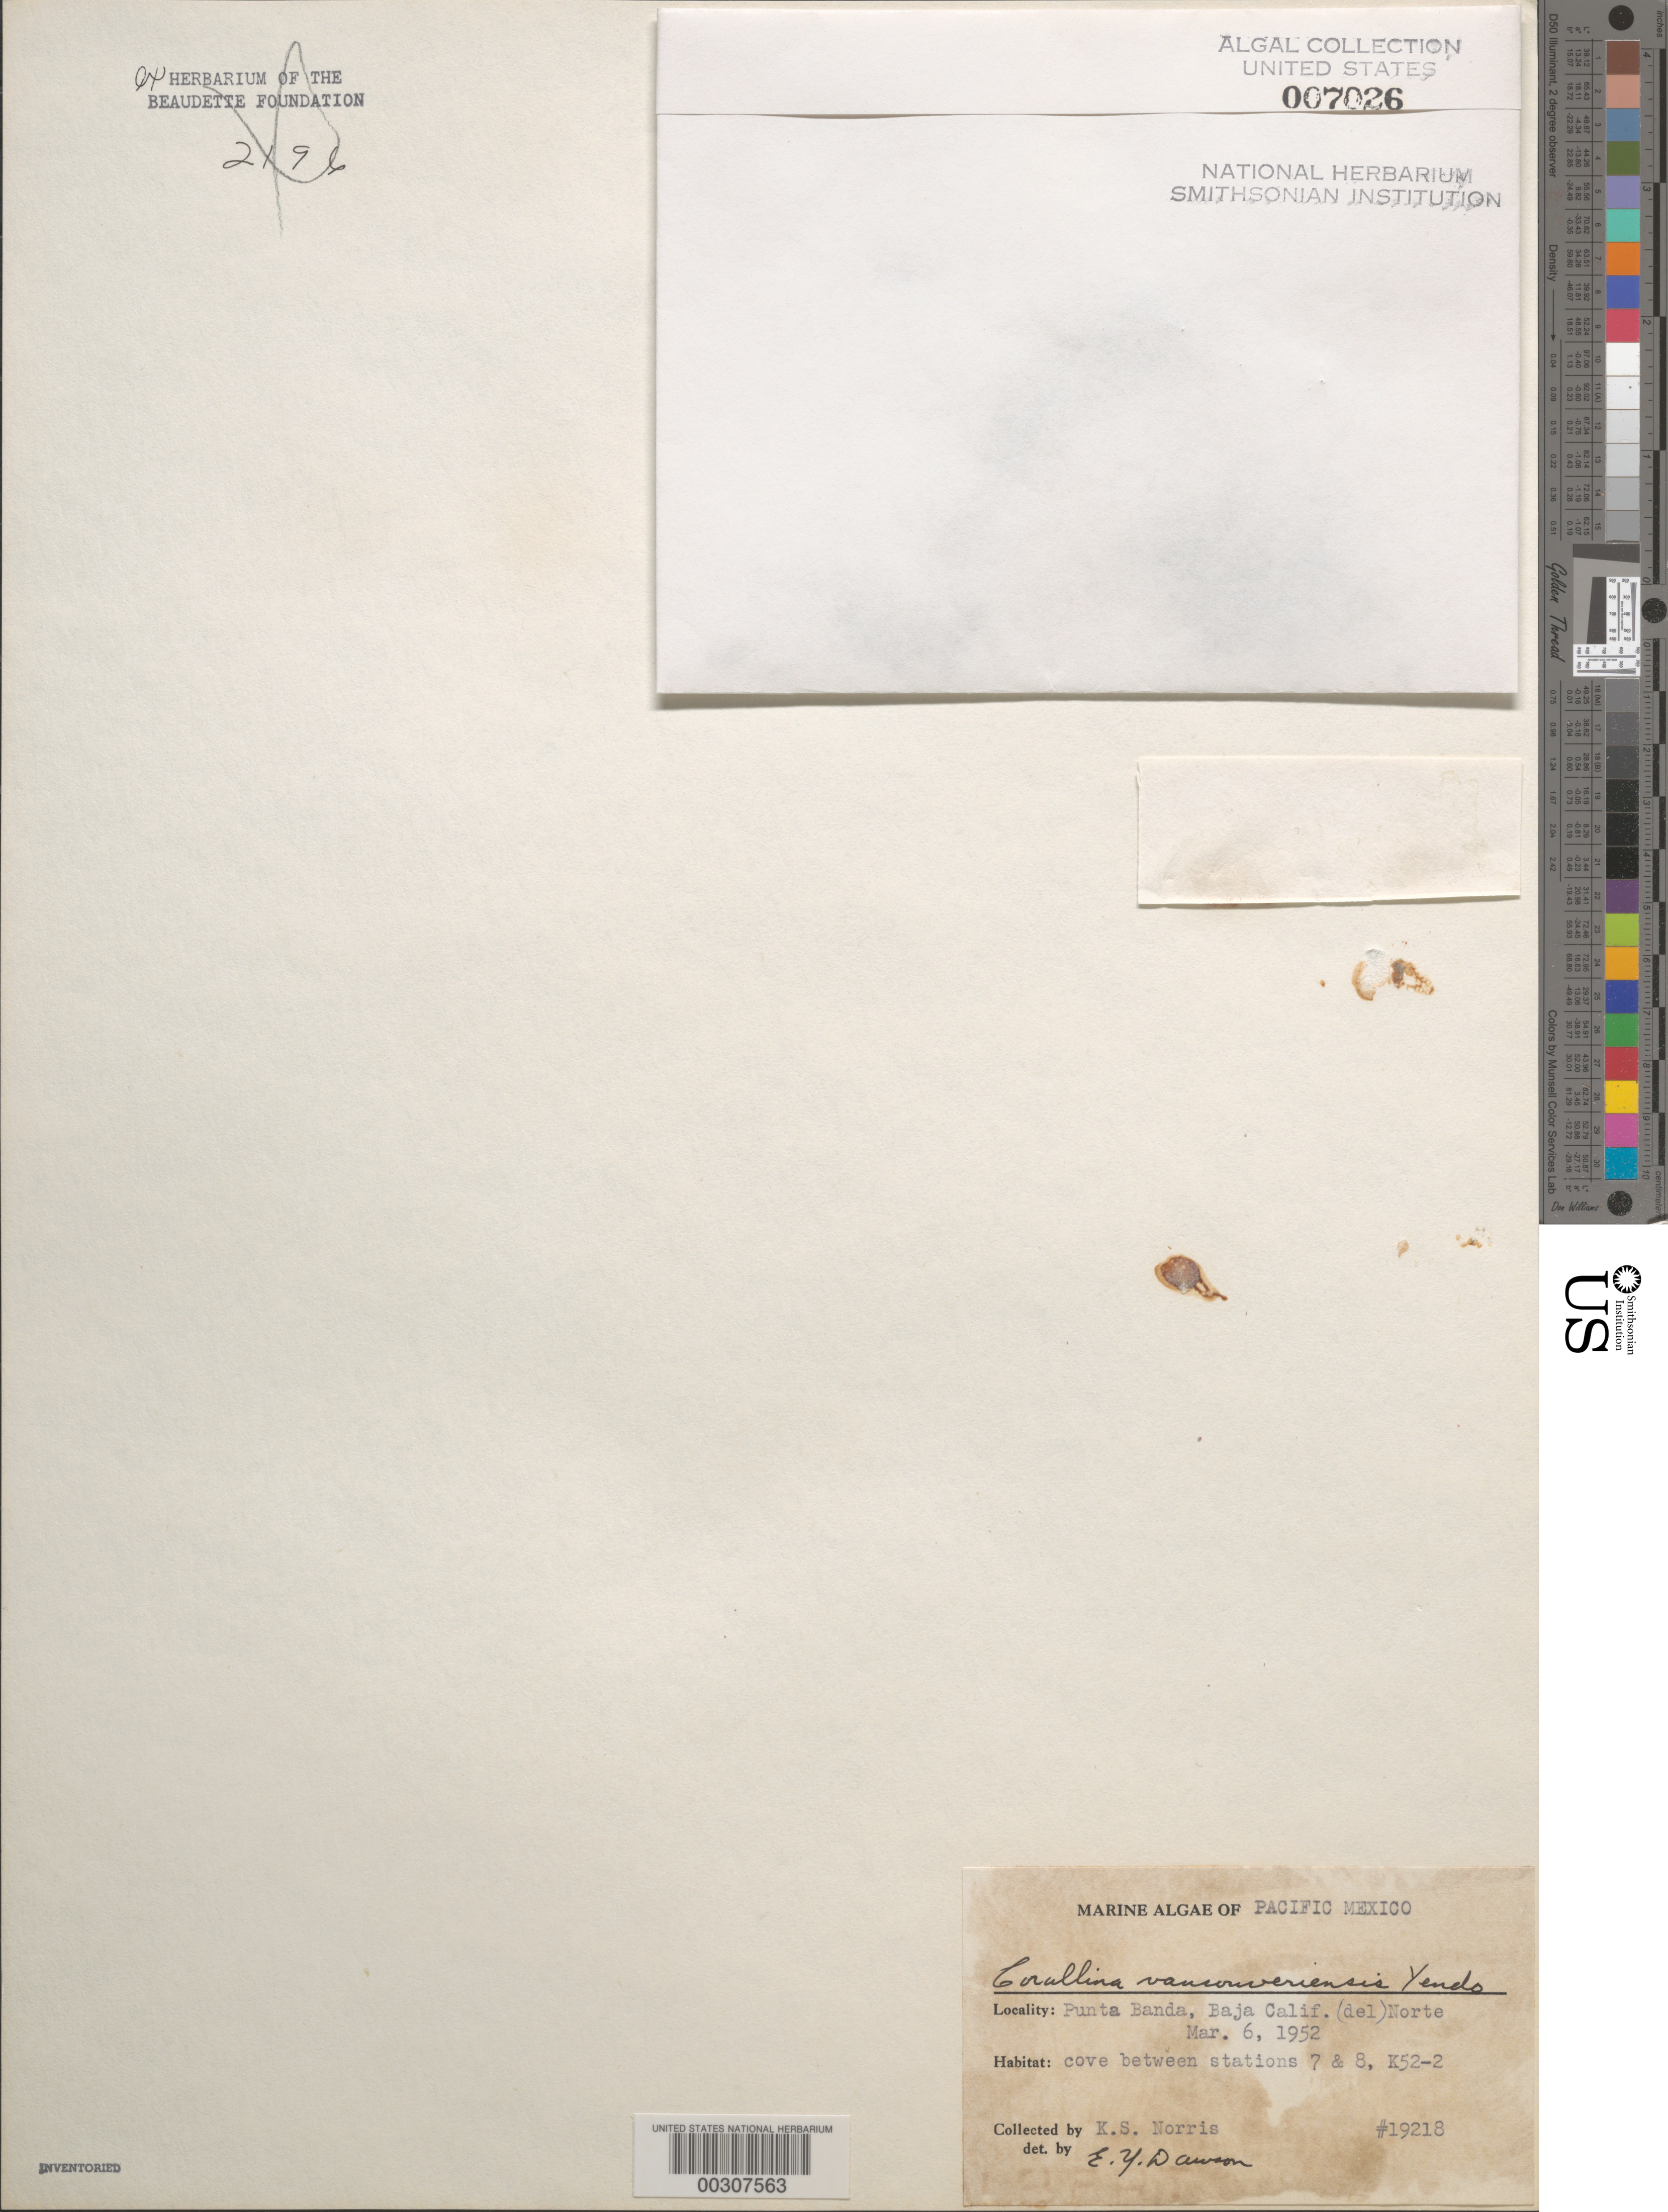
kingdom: Plantae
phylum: Rhodophyta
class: Florideophyceae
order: Corallinales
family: Corallinaceae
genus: Corallina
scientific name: Corallina vancouveriensis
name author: Yendo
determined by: Dawson, E. Y.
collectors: K. S. Norris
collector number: EYD 19218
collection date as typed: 06 Mar 1952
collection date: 1952-03-06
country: Mexico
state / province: Baja California Norte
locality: Punta Banda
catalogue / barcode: US 7026